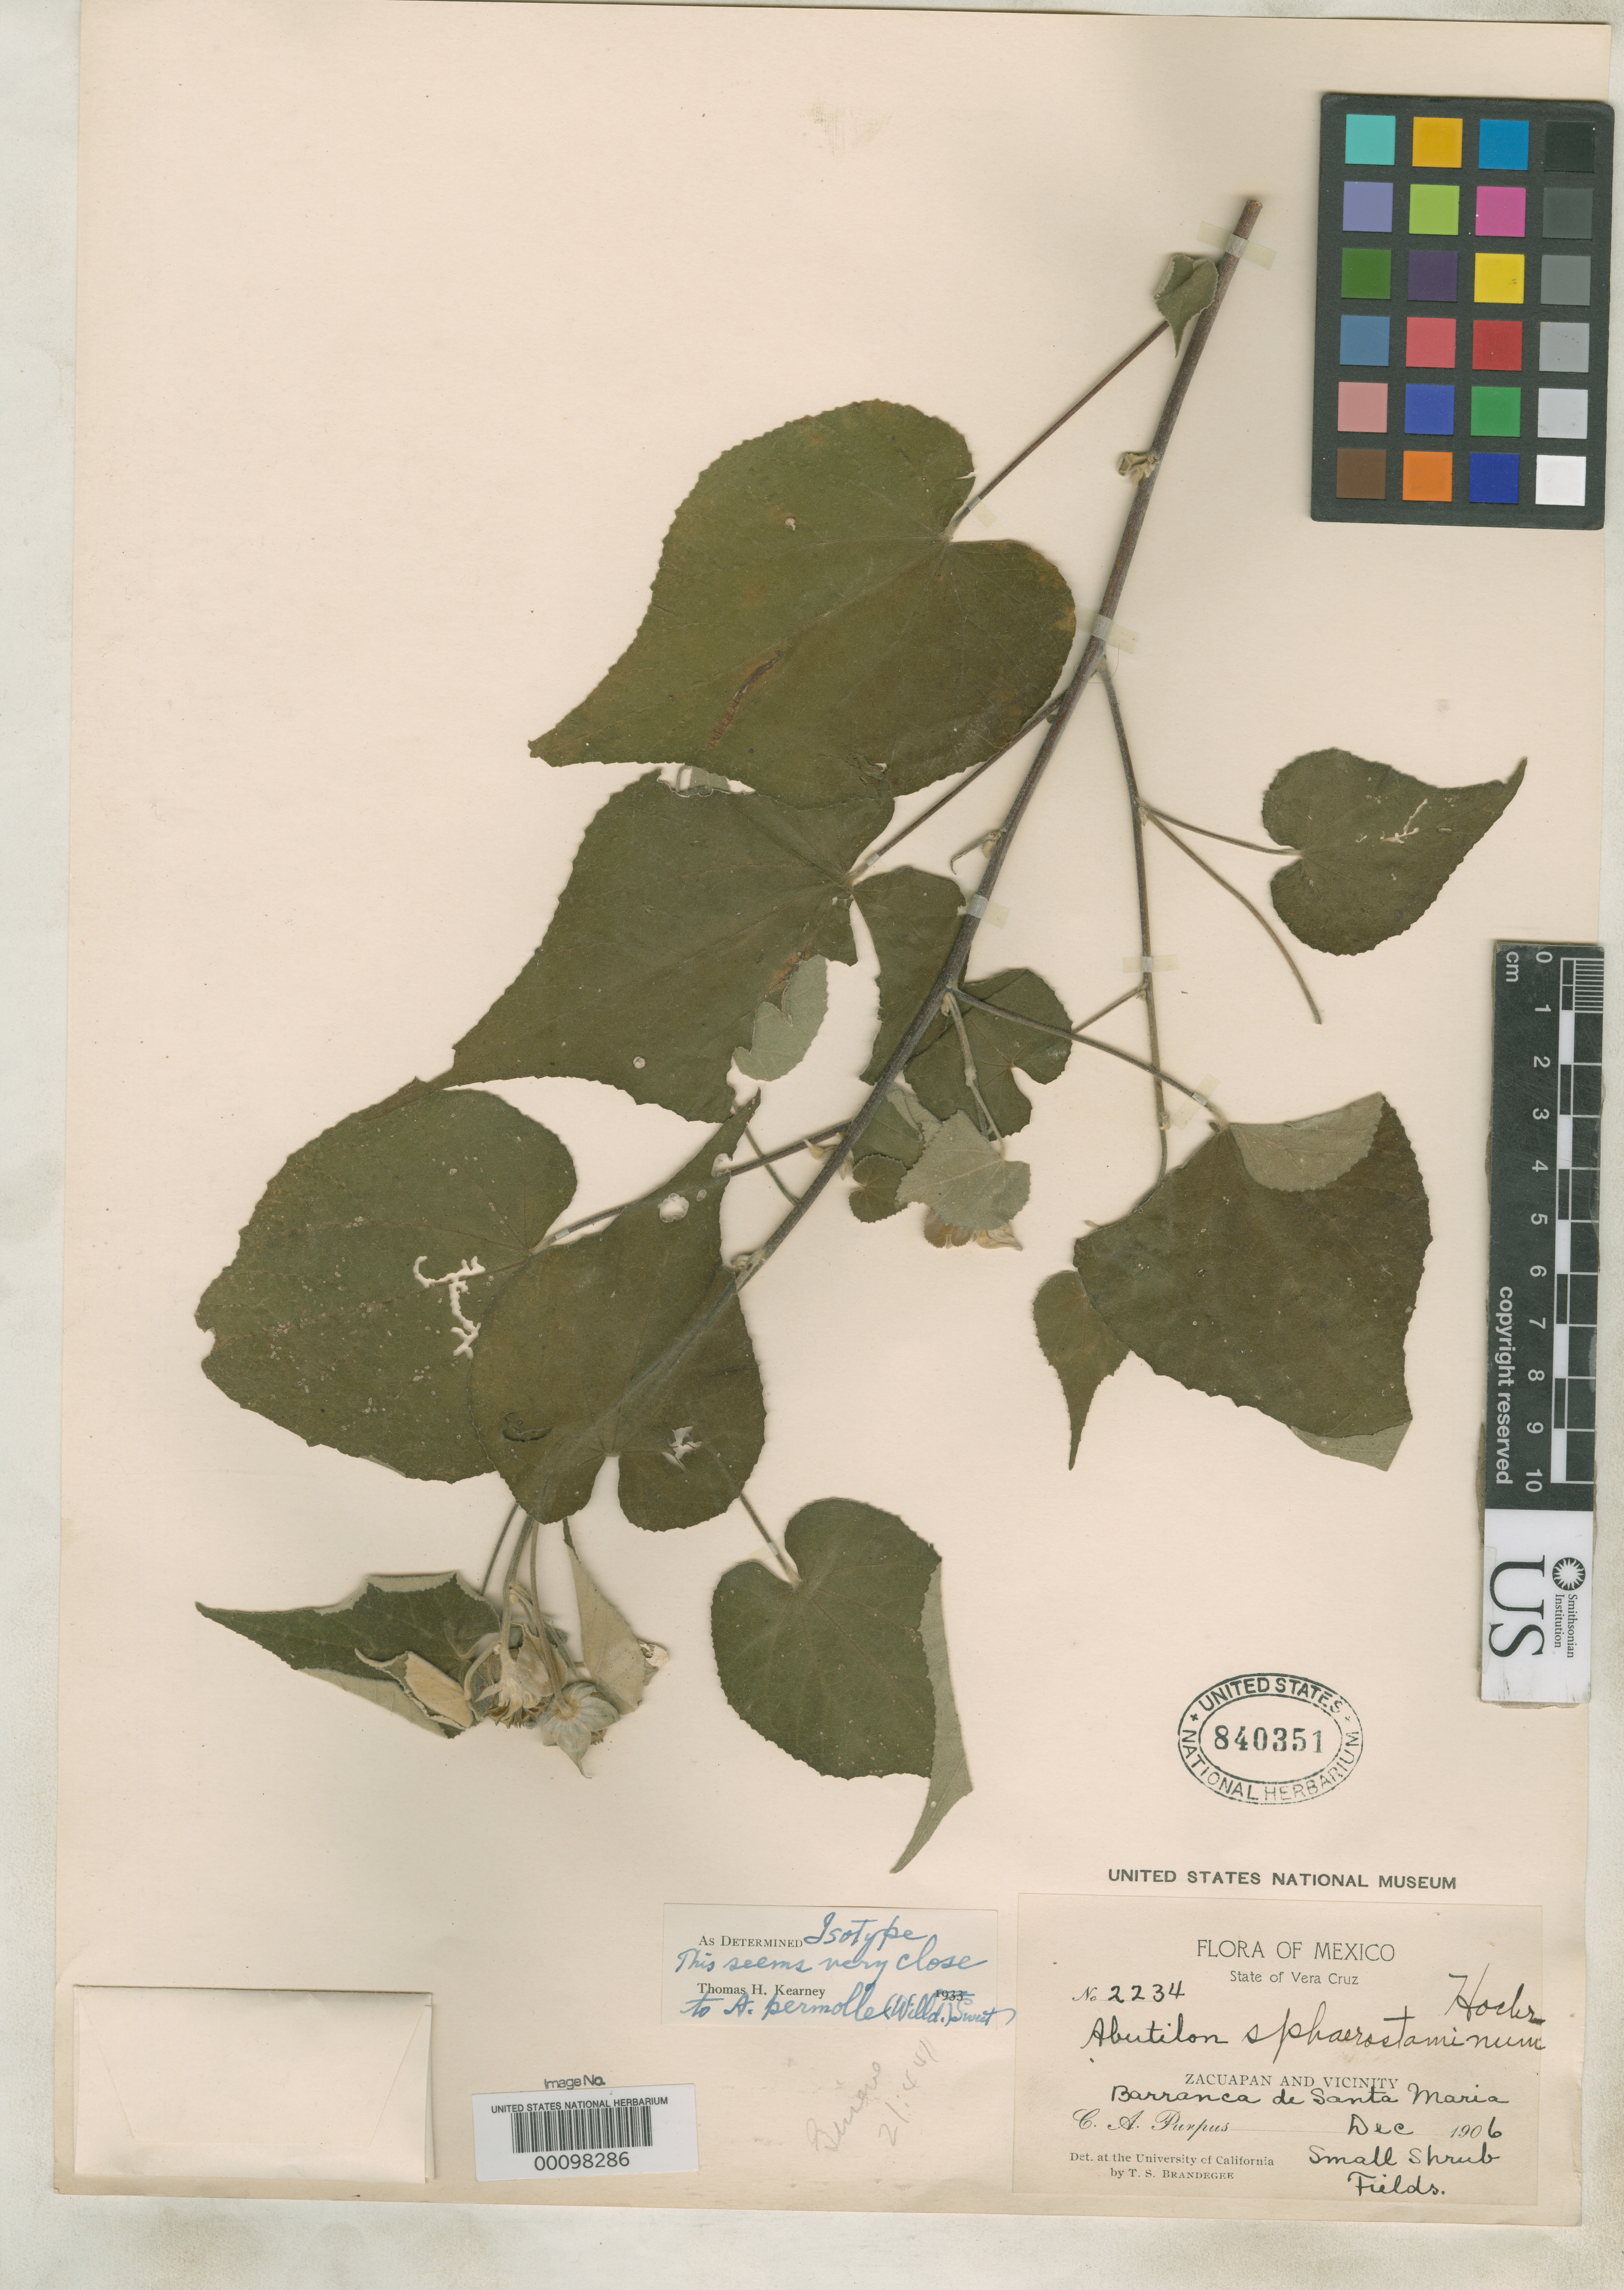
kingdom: Plantae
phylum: Tracheophyta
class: Magnoliopsida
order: Malvales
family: Malvaceae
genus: Abutilon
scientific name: Abutilon sphaerostaminum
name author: Hochr.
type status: Isotype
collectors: C. A. Purpus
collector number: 2234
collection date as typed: Dec 1906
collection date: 1906-12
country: Mexico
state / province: Veracruz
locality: Zacualpar & vicinity, Barranca de Santa Maria.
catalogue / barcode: US 840351